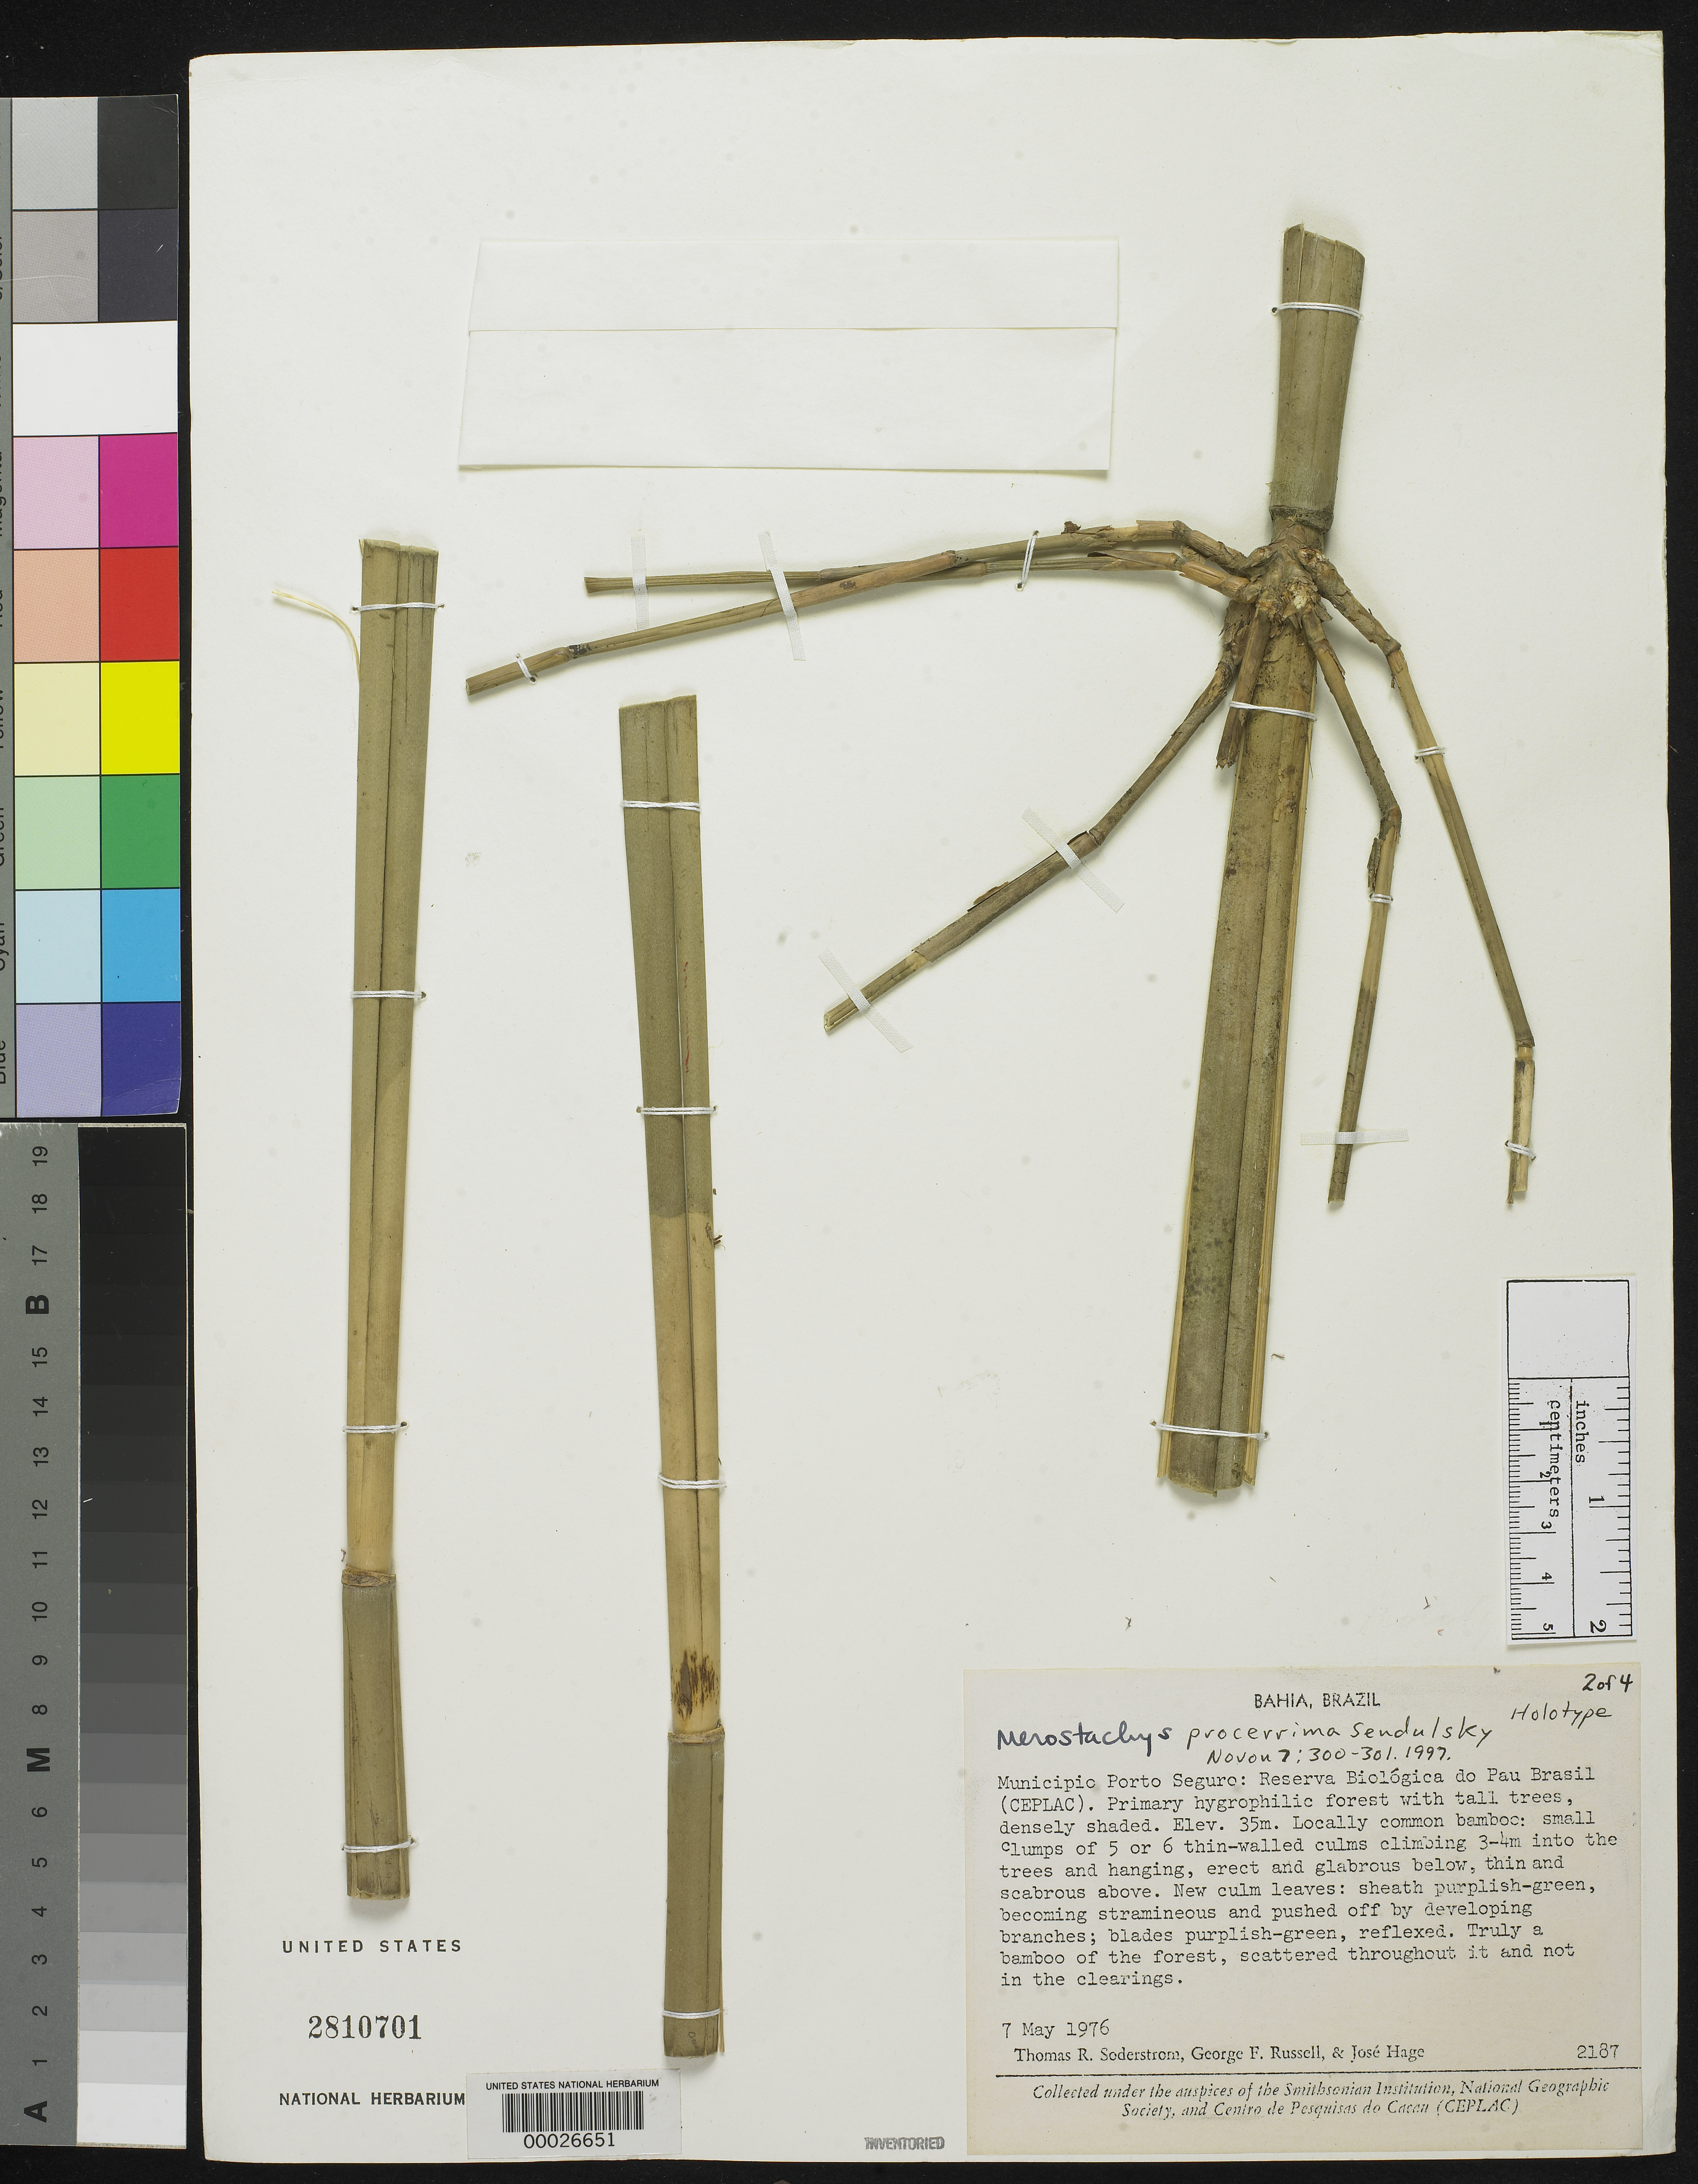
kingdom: Plantae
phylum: Tracheophyta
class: Liliopsida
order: Poales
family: Poaceae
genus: Merostachys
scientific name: Merostachys procerrima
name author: Send.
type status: Holotype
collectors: T. R. Soderstrom, G. Russell & J. Hage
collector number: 2187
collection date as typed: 07 May 1976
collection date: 1976-05-07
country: Brazil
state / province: Bahia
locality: Municipio Porto Seguro: Reserva Biológica do Pau Brasil (CEPLAC).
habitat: Primary hygrophilic forest with tall trees, densely shaded.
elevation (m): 35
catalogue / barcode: US 2810701